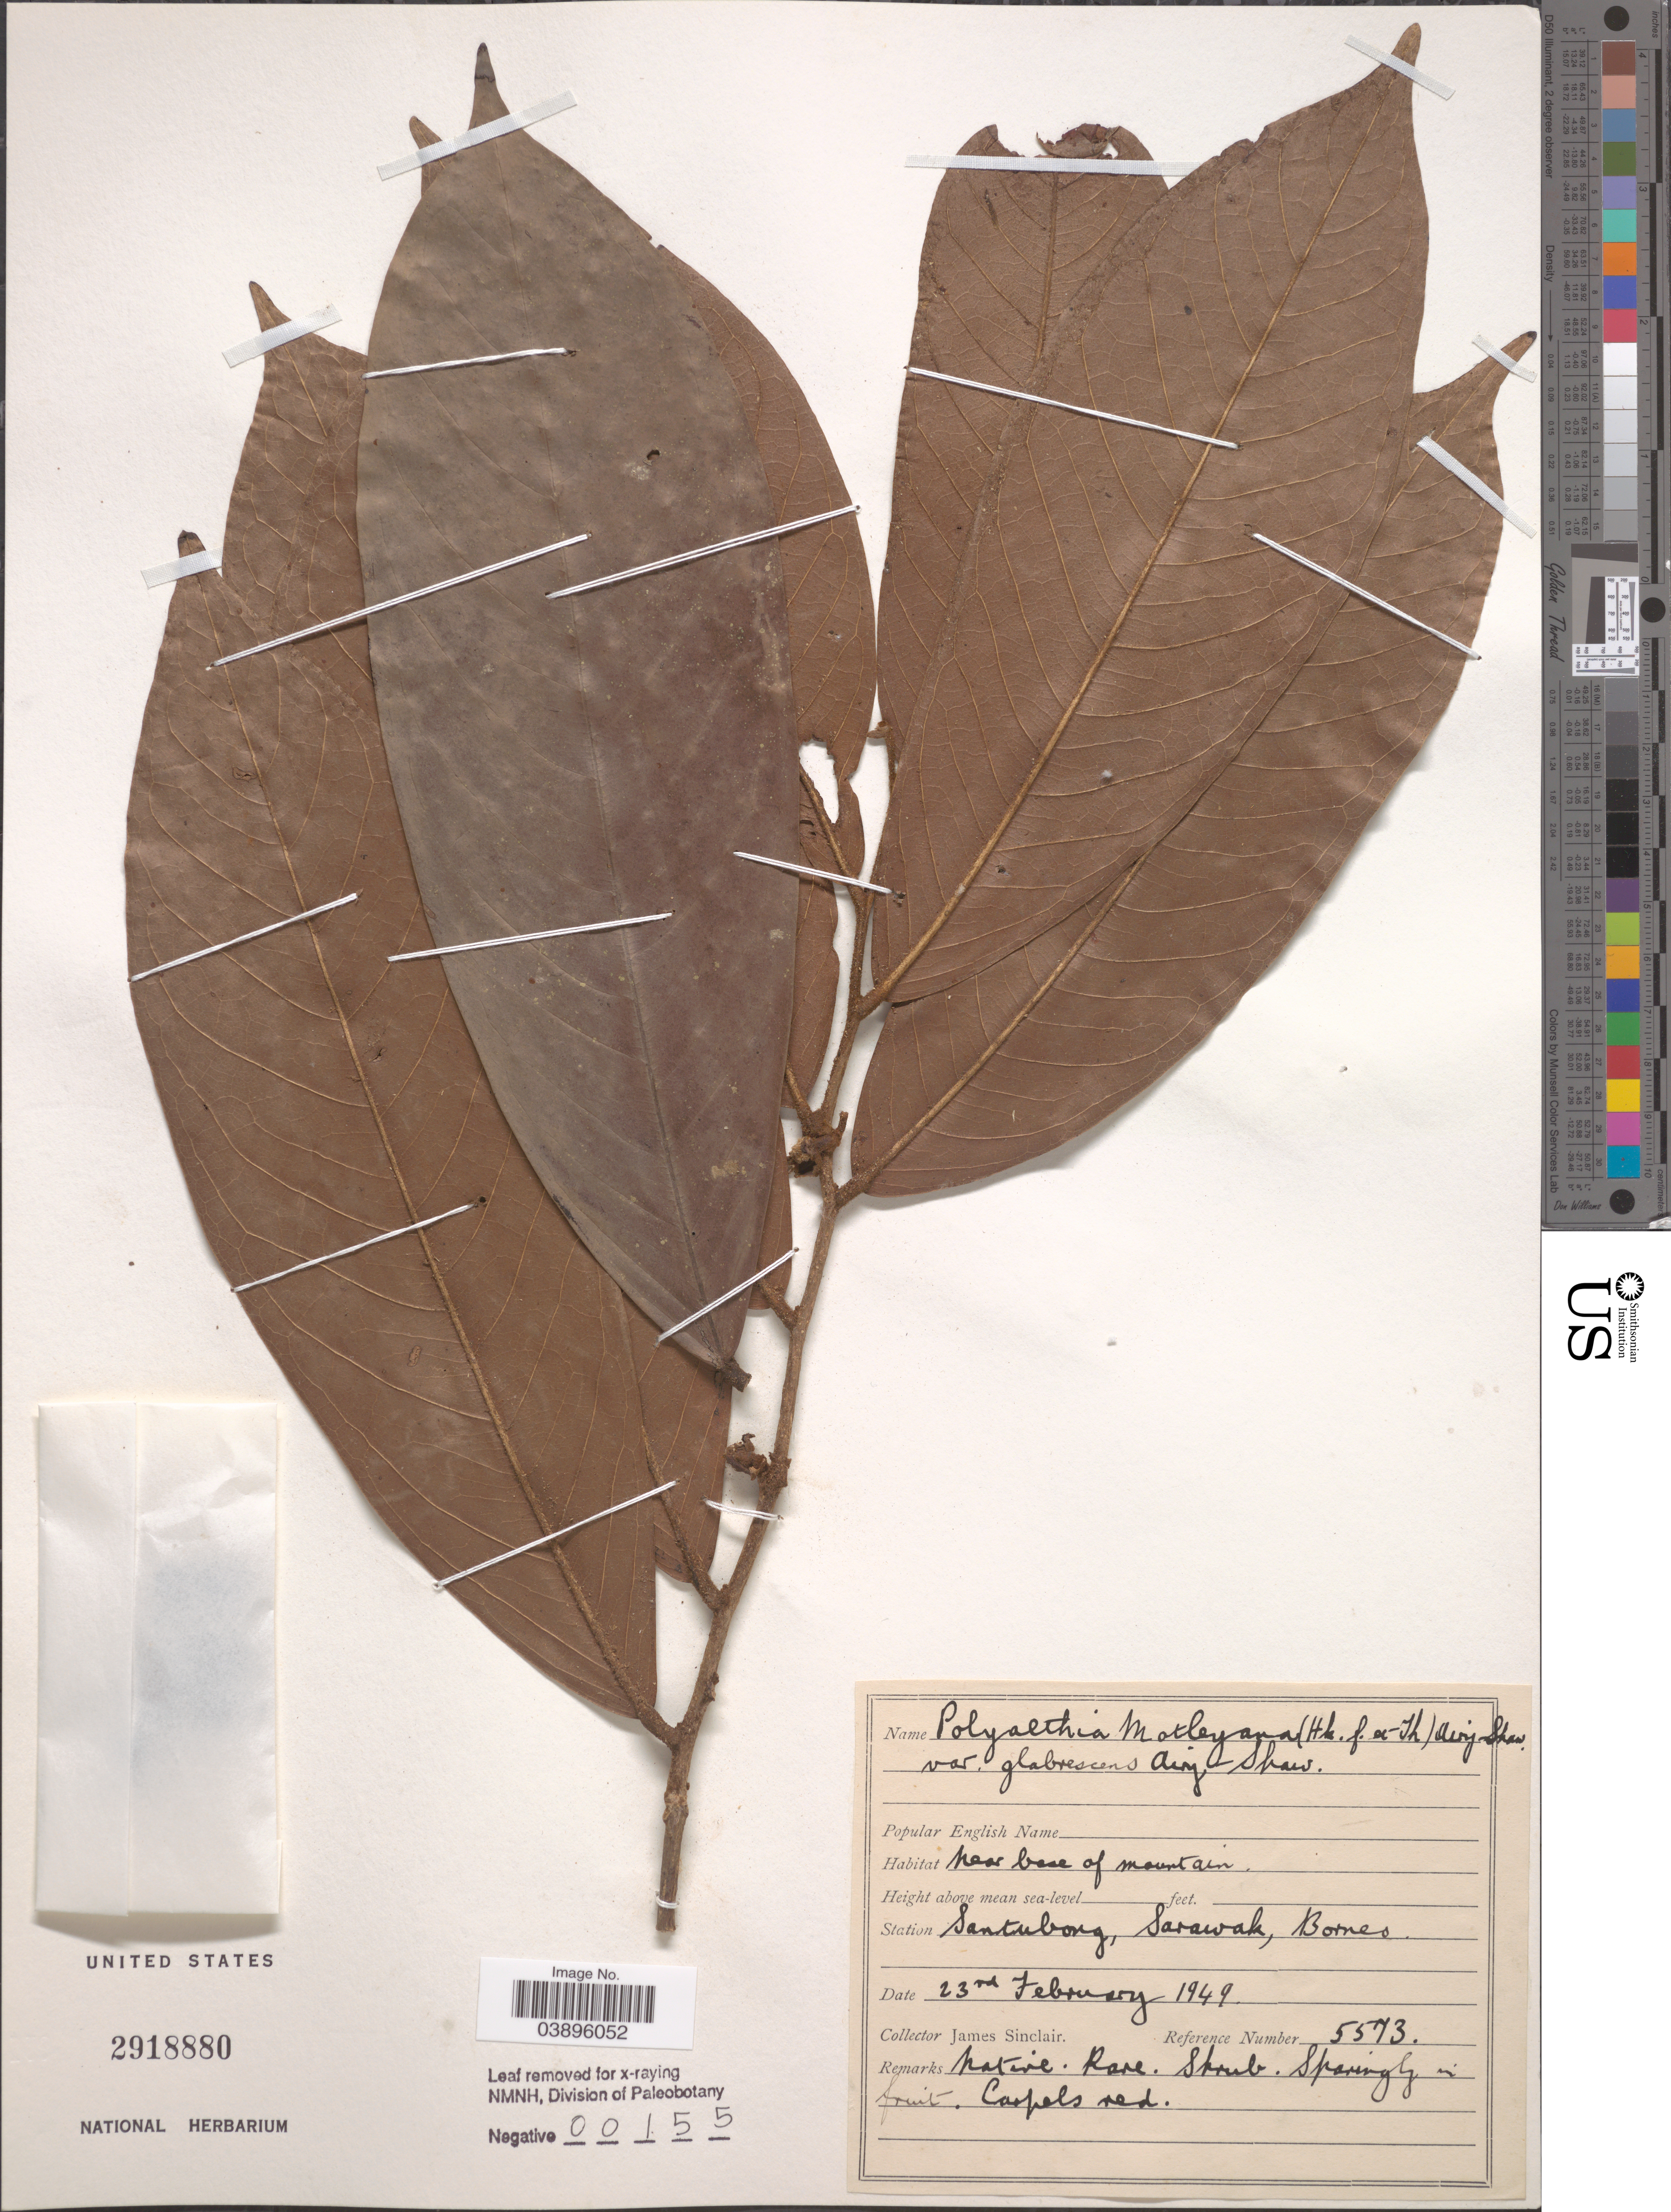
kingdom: Plantae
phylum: Tracheophyta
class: Magnoliopsida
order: Magnoliales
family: Annonaceae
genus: Polyalthia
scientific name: Polyalthia motleyana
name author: (Hook. f.) Airy Shaw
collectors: J. Sinclair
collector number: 5573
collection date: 1949-02-23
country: Malaysia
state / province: Sarawak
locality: Near base of mountain. Station Santubong, Borneo.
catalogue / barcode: US 2918880